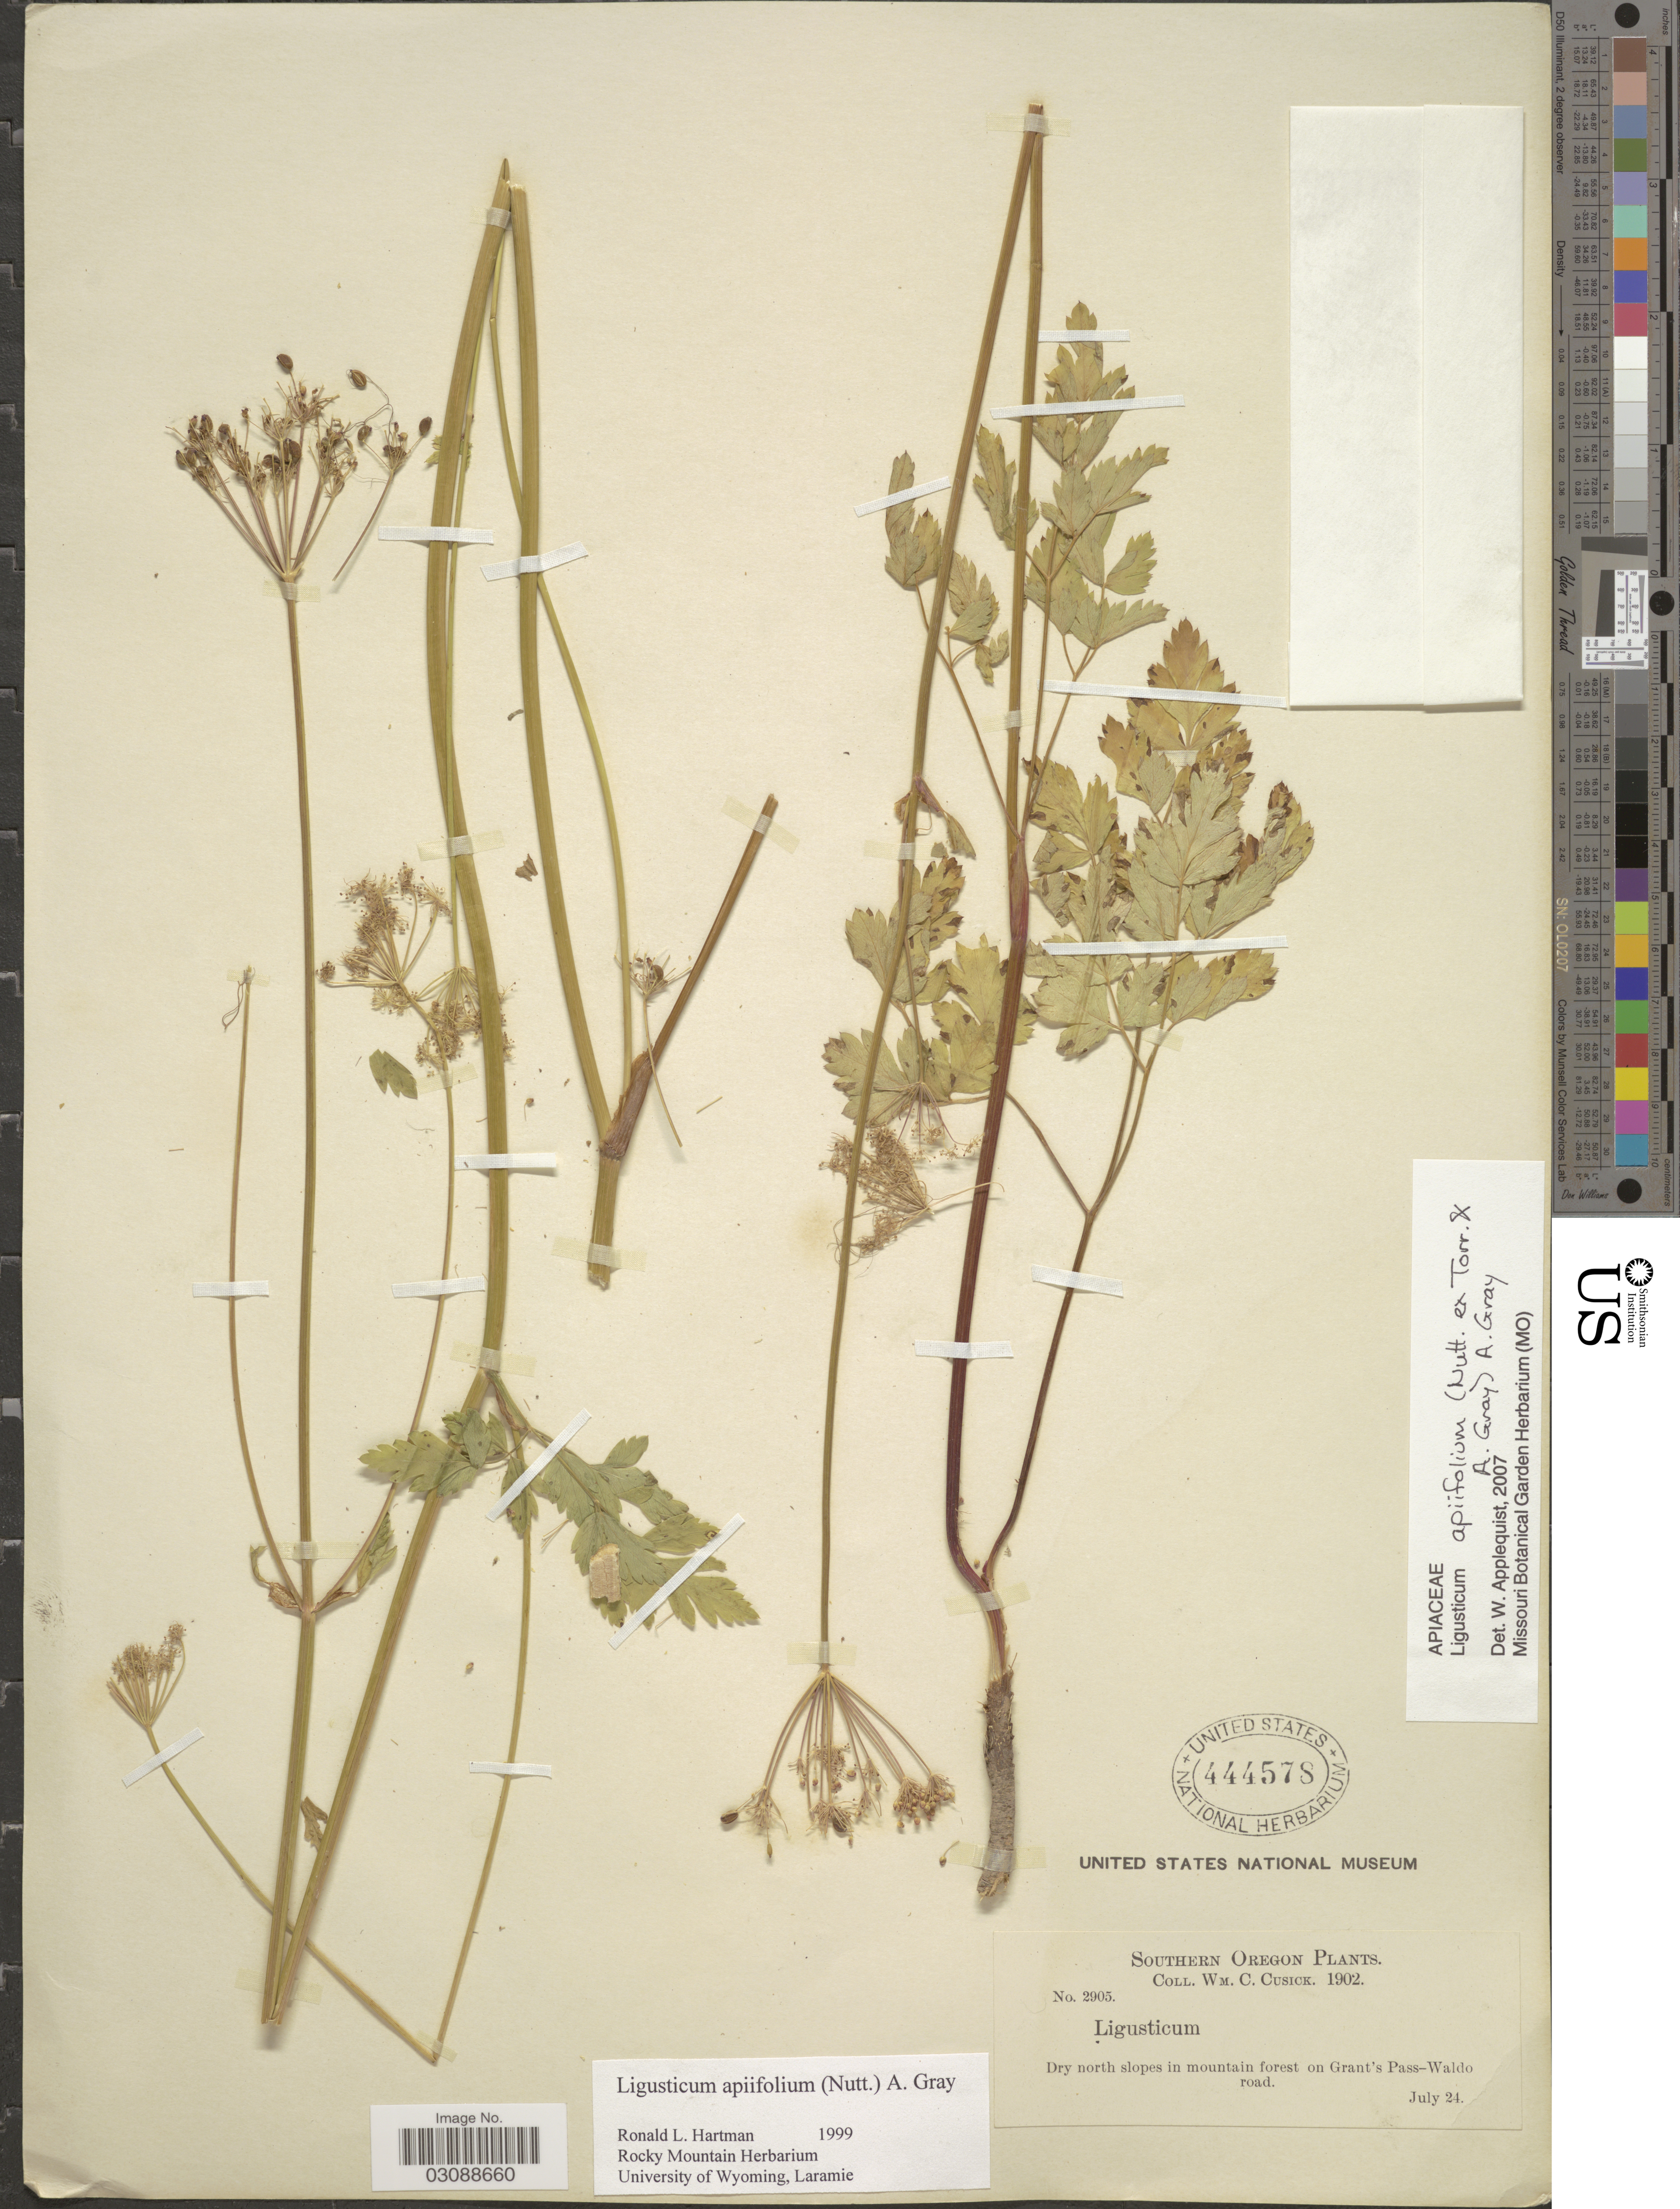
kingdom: Plantae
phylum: Tracheophyta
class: Magnoliopsida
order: Apiales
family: Apiaceae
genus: Ligusticum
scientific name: Ligusticum apiifolium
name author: (Nutt. ex Torr. & A. Gray) A. Gray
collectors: W. C. Cusick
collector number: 2905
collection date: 1902-07-24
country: United States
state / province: Oregon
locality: Southern Oregon. Dry north slopes in mountain forest on Grant's Pass-Waldo road.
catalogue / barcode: US 444578